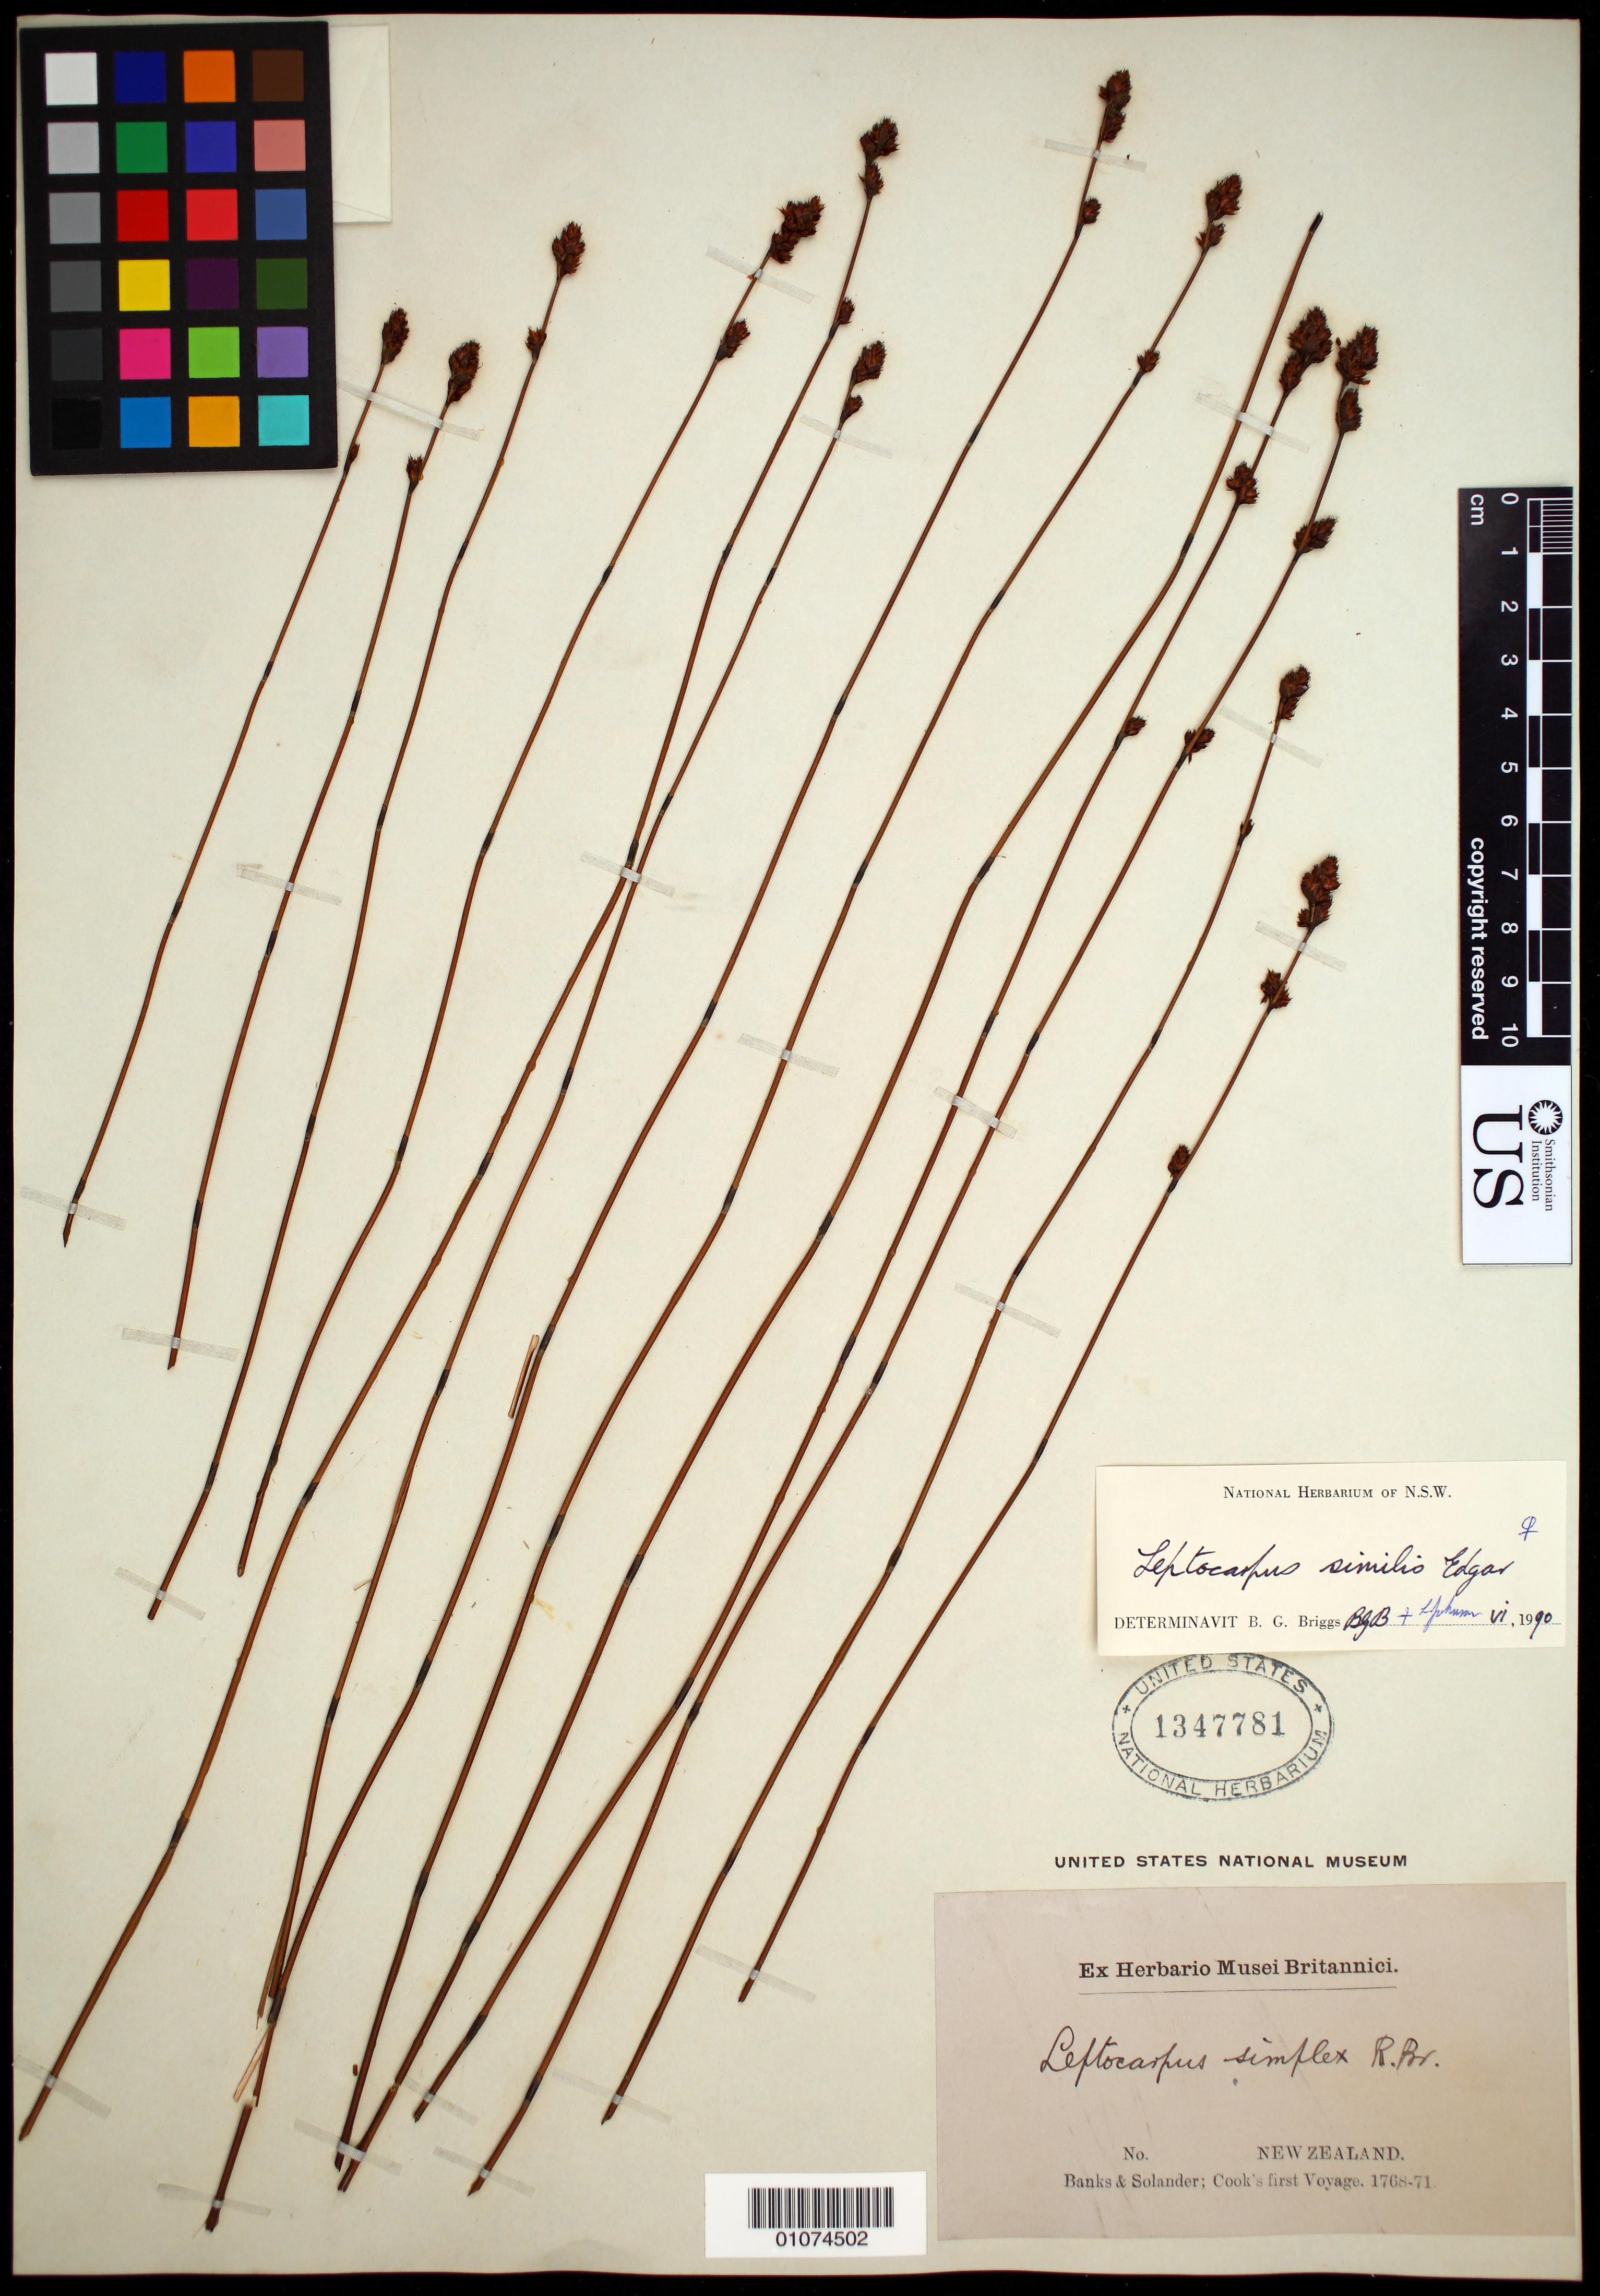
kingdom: Plantae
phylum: Tracheophyta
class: Liliopsida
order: Poales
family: Restionaceae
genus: Leptocarpus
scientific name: Leptocarpus similis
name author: Edgar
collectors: J. Banks & D. C. Solander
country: New Zealand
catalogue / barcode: US 1347781